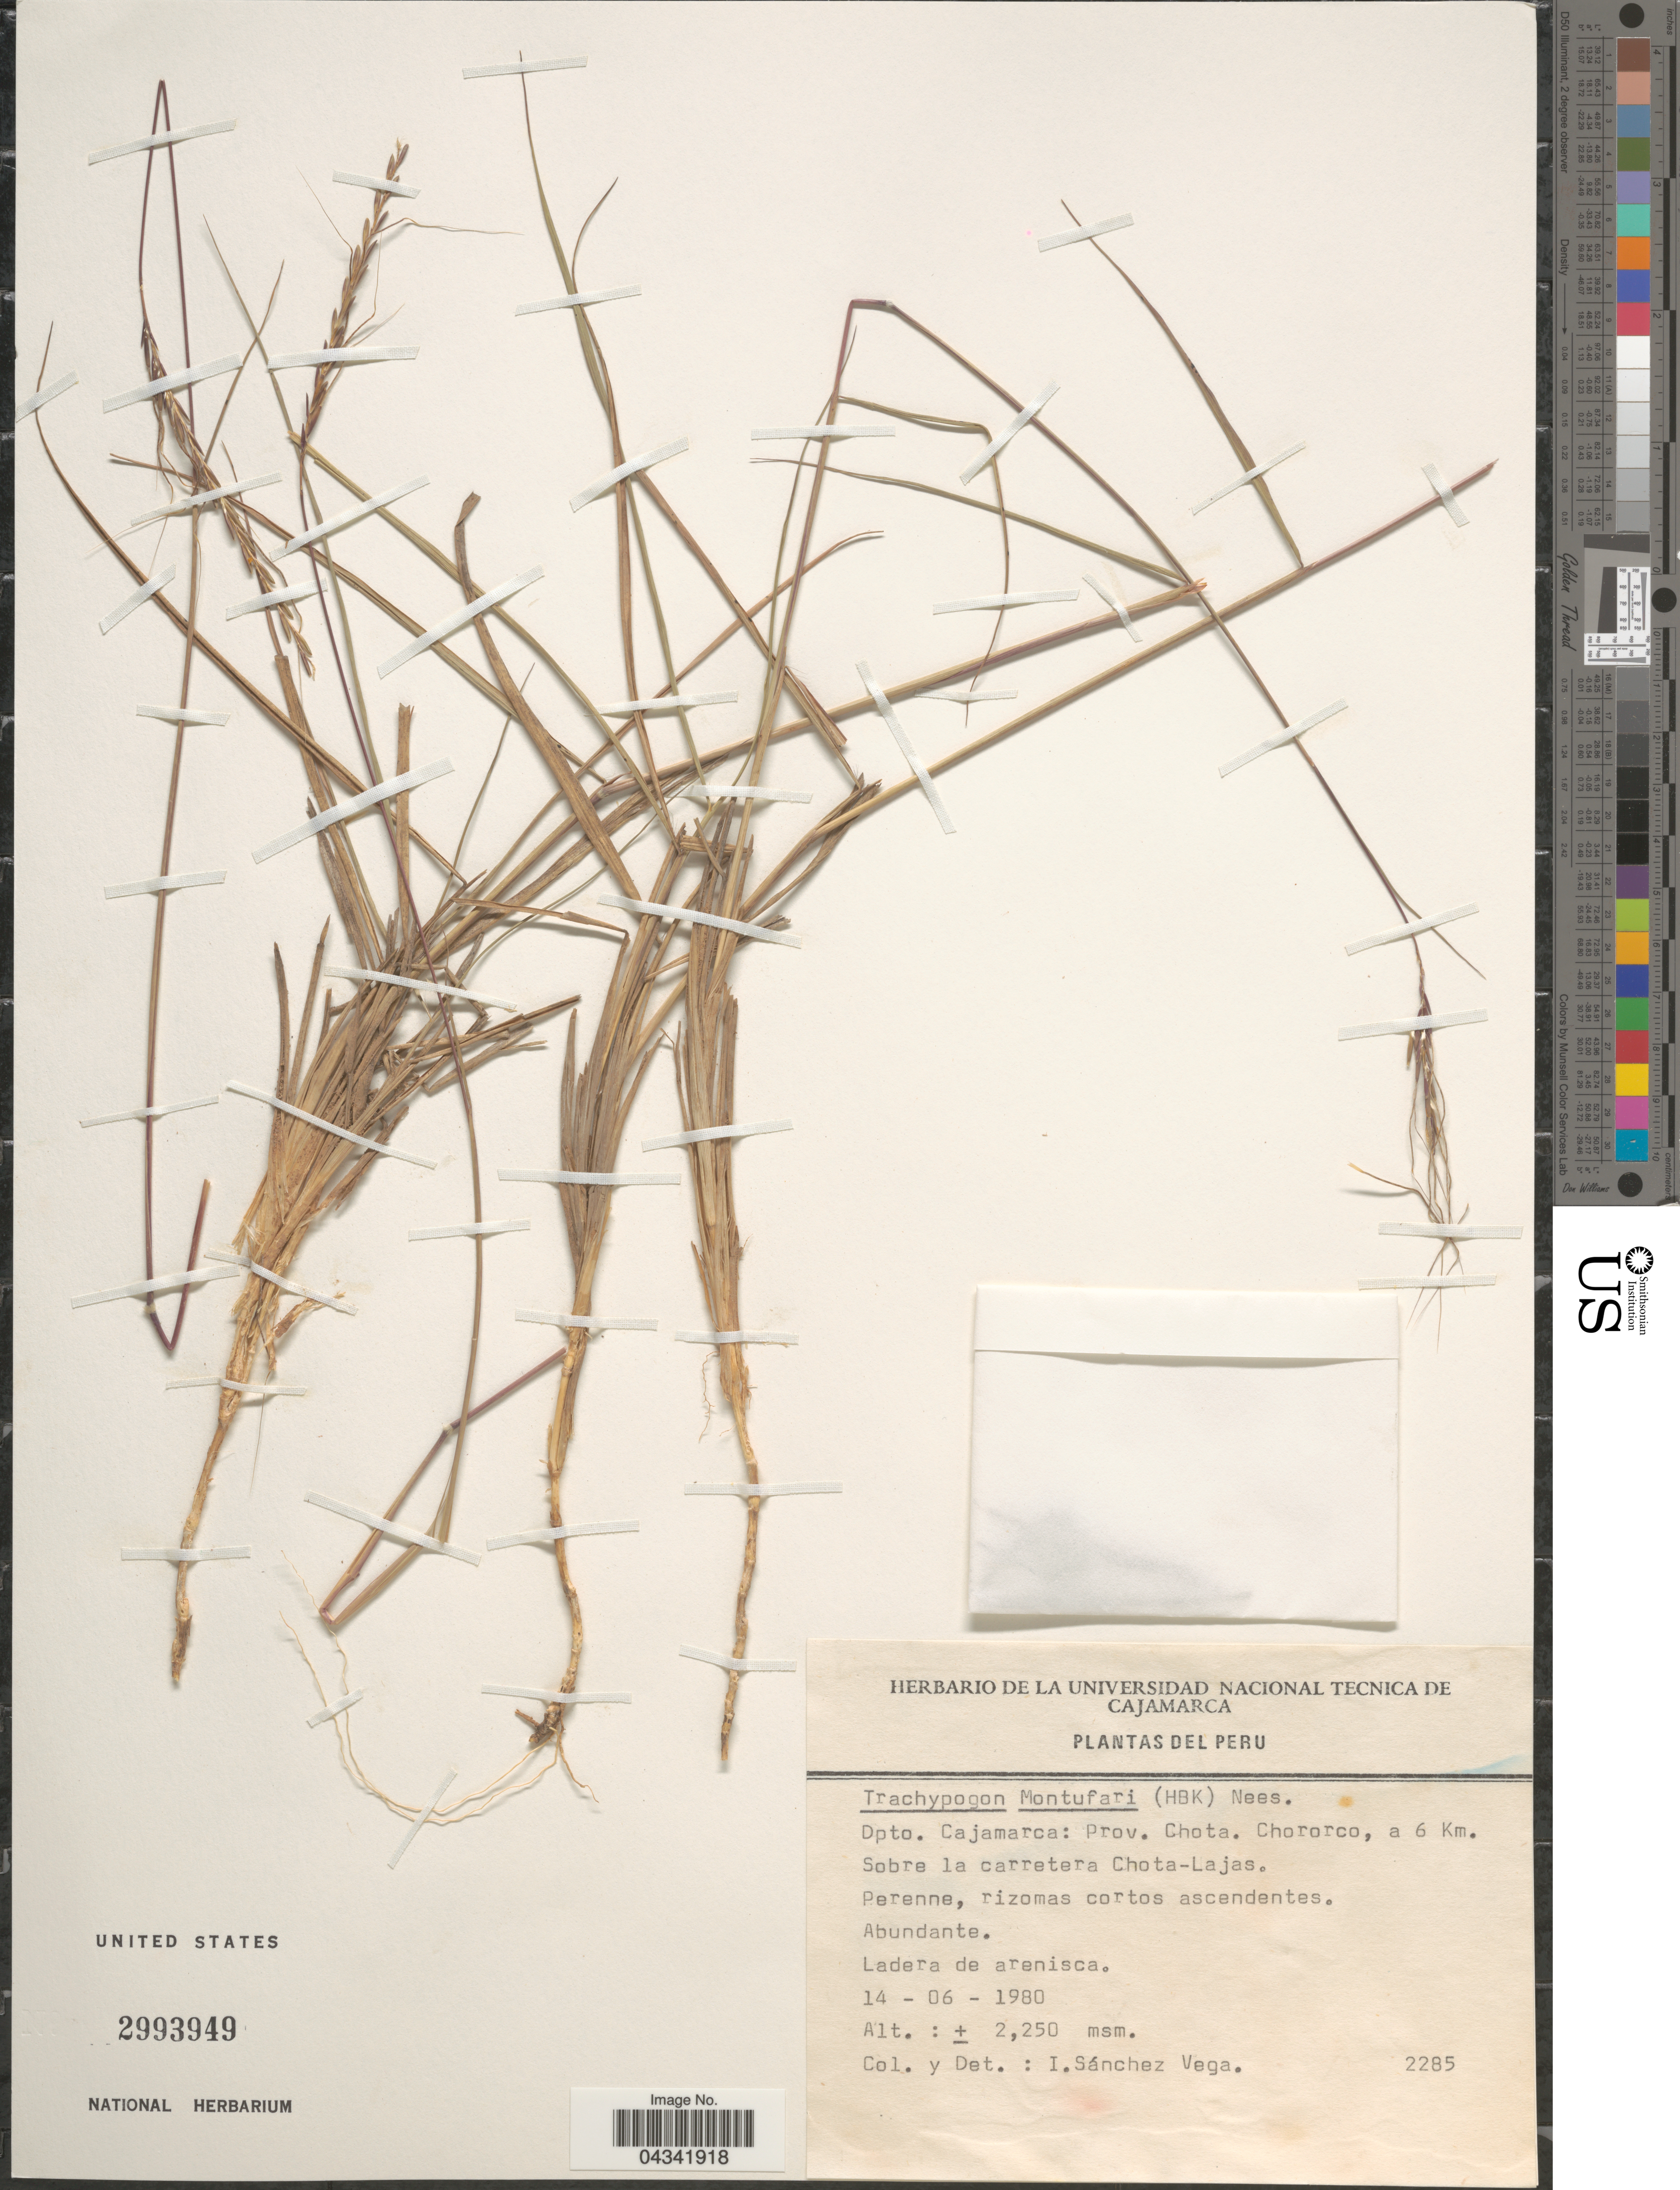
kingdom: Plantae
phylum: Tracheophyta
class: Liliopsida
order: Poales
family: Poaceae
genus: Trachypogon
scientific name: Trachypogon spicatus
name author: (L. f.) Kuntze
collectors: I. Sánchez Vega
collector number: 2285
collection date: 1980-06-14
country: Peru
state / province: Cajamarca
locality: Dpto. Cajamarca: Prov. Chota. Chorocco, a 6 Km. Sobre la carretera Chota-Lajas.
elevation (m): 2250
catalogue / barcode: US 2993949